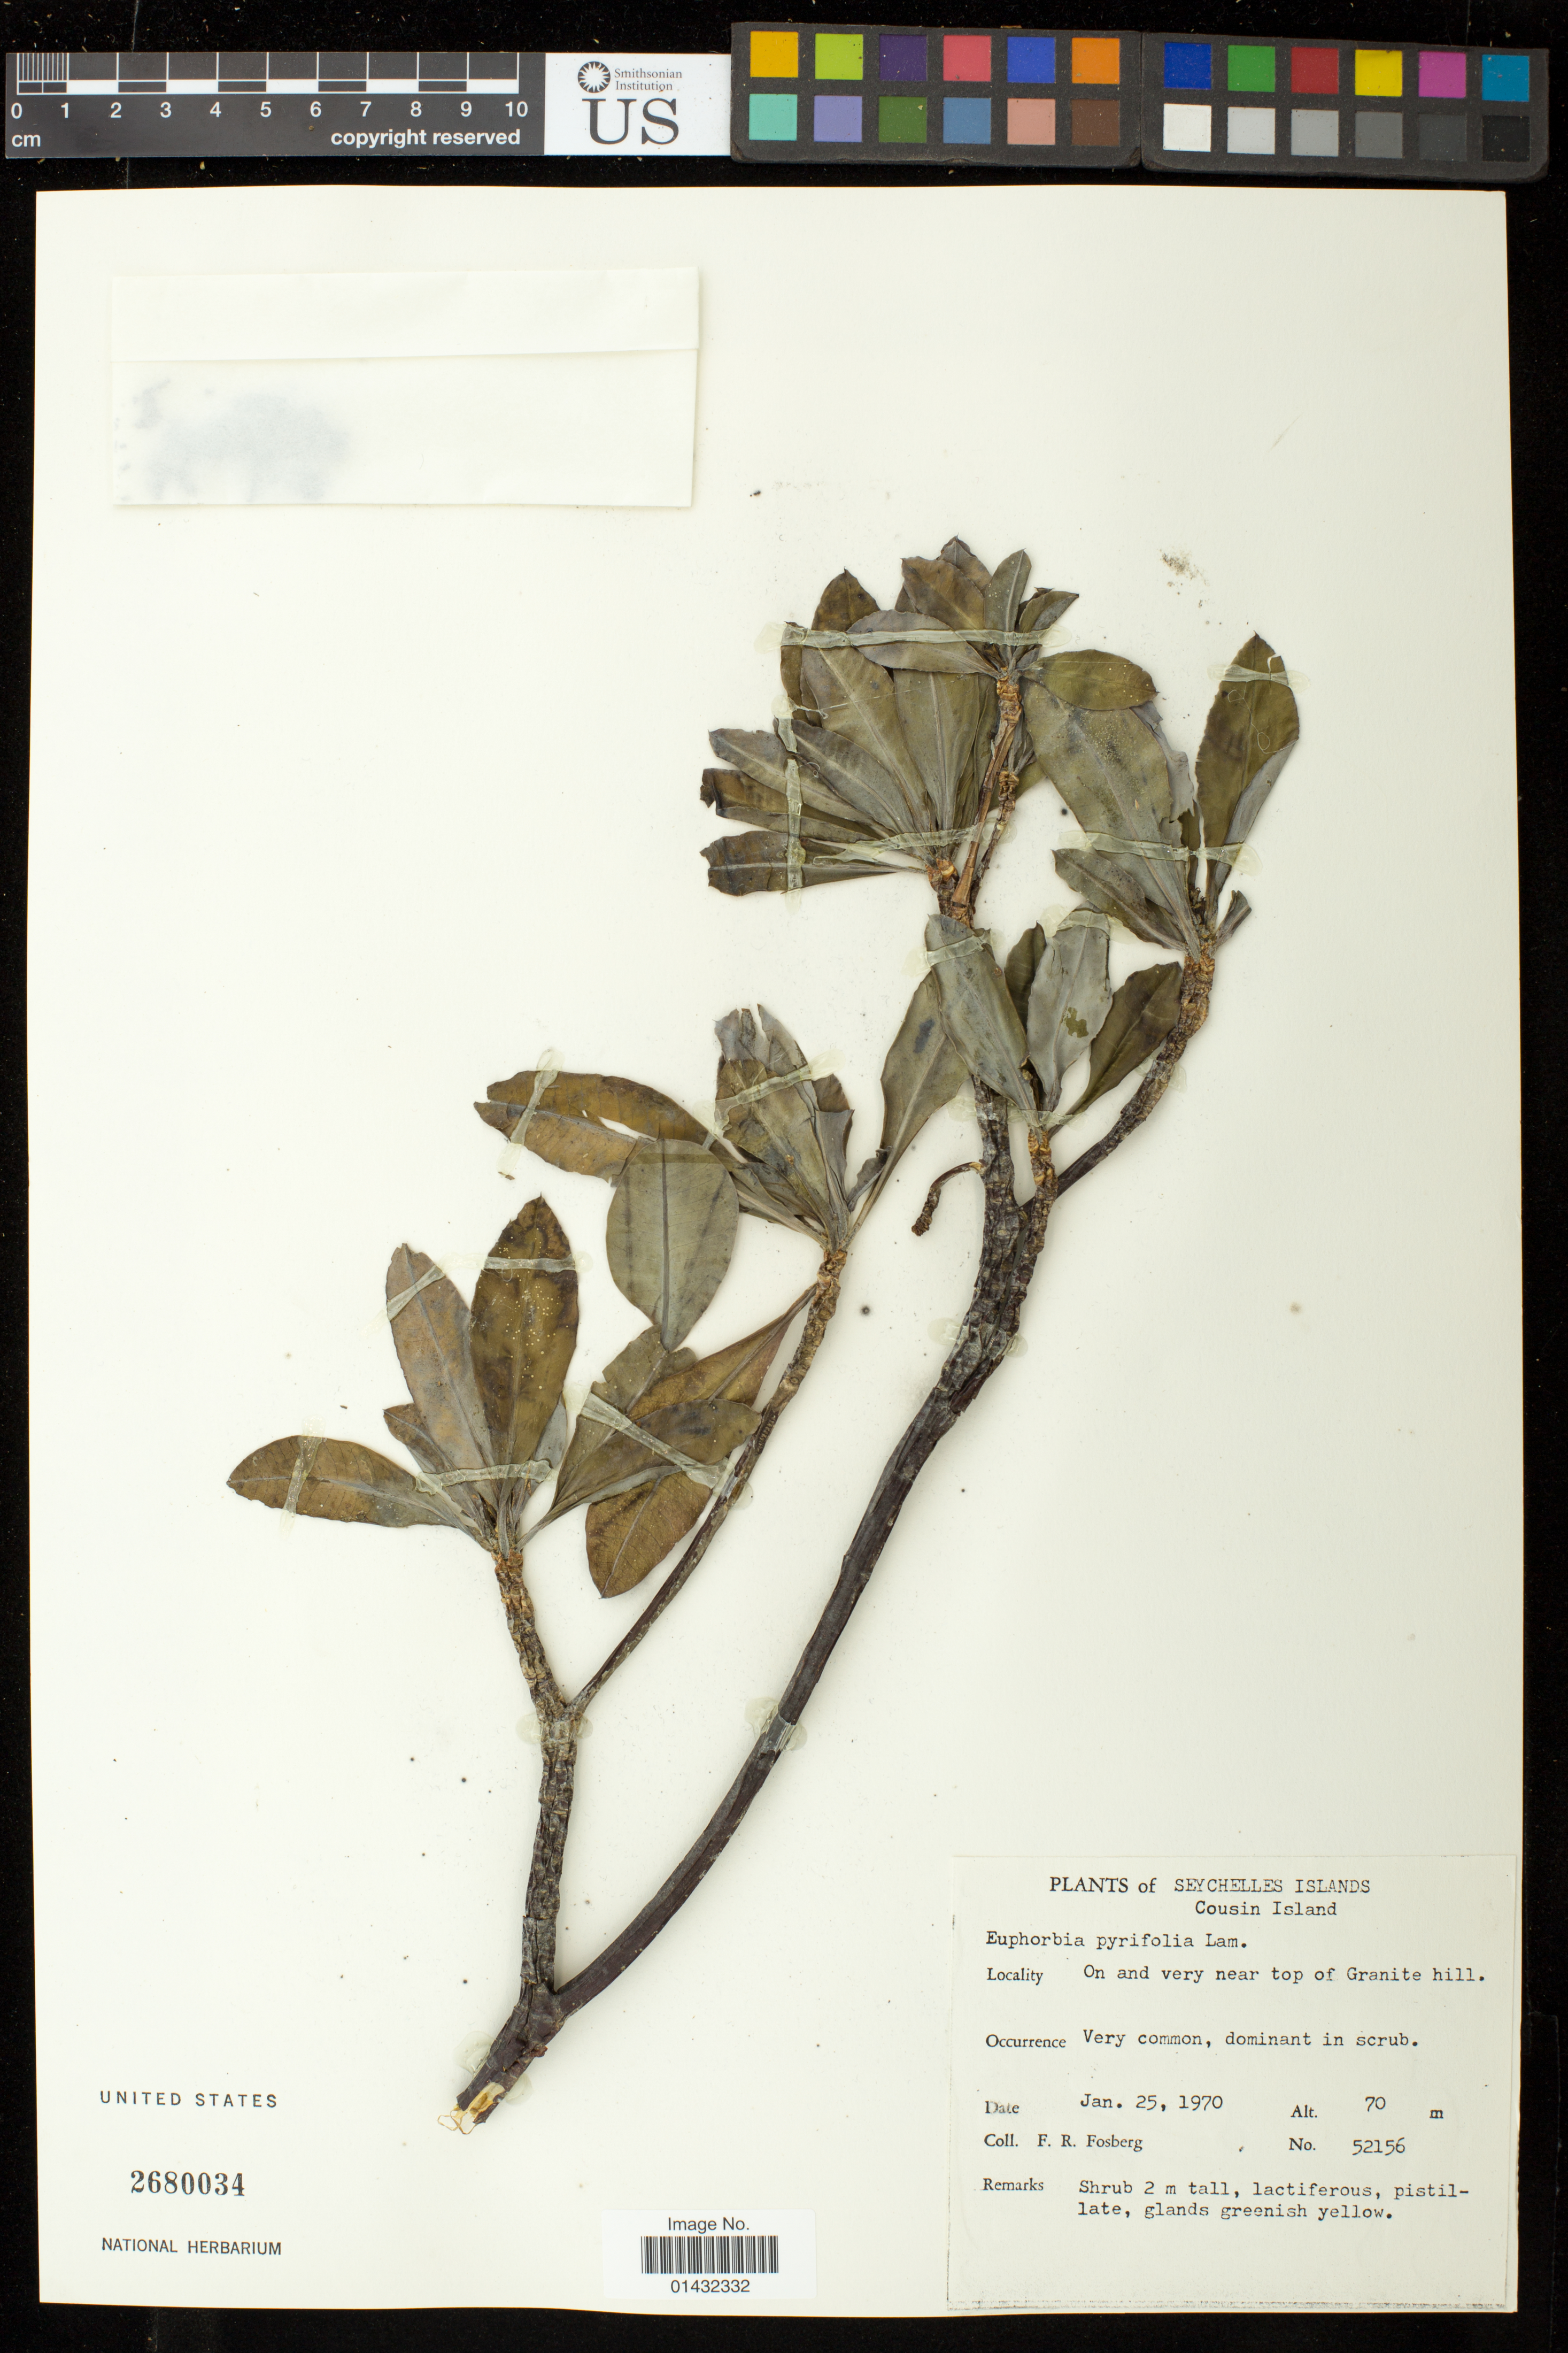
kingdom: Plantae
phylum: Tracheophyta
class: Magnoliopsida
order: Malpighiales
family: Euphorbiaceae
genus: Euphorbia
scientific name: Euphorbia pyrifolia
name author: Lam.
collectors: F. R. Fosberg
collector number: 52156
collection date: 1970-01-25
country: Seychelles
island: Cousins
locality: Cousin Island. On and very near top of Granite hill.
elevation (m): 70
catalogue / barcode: US 2680034